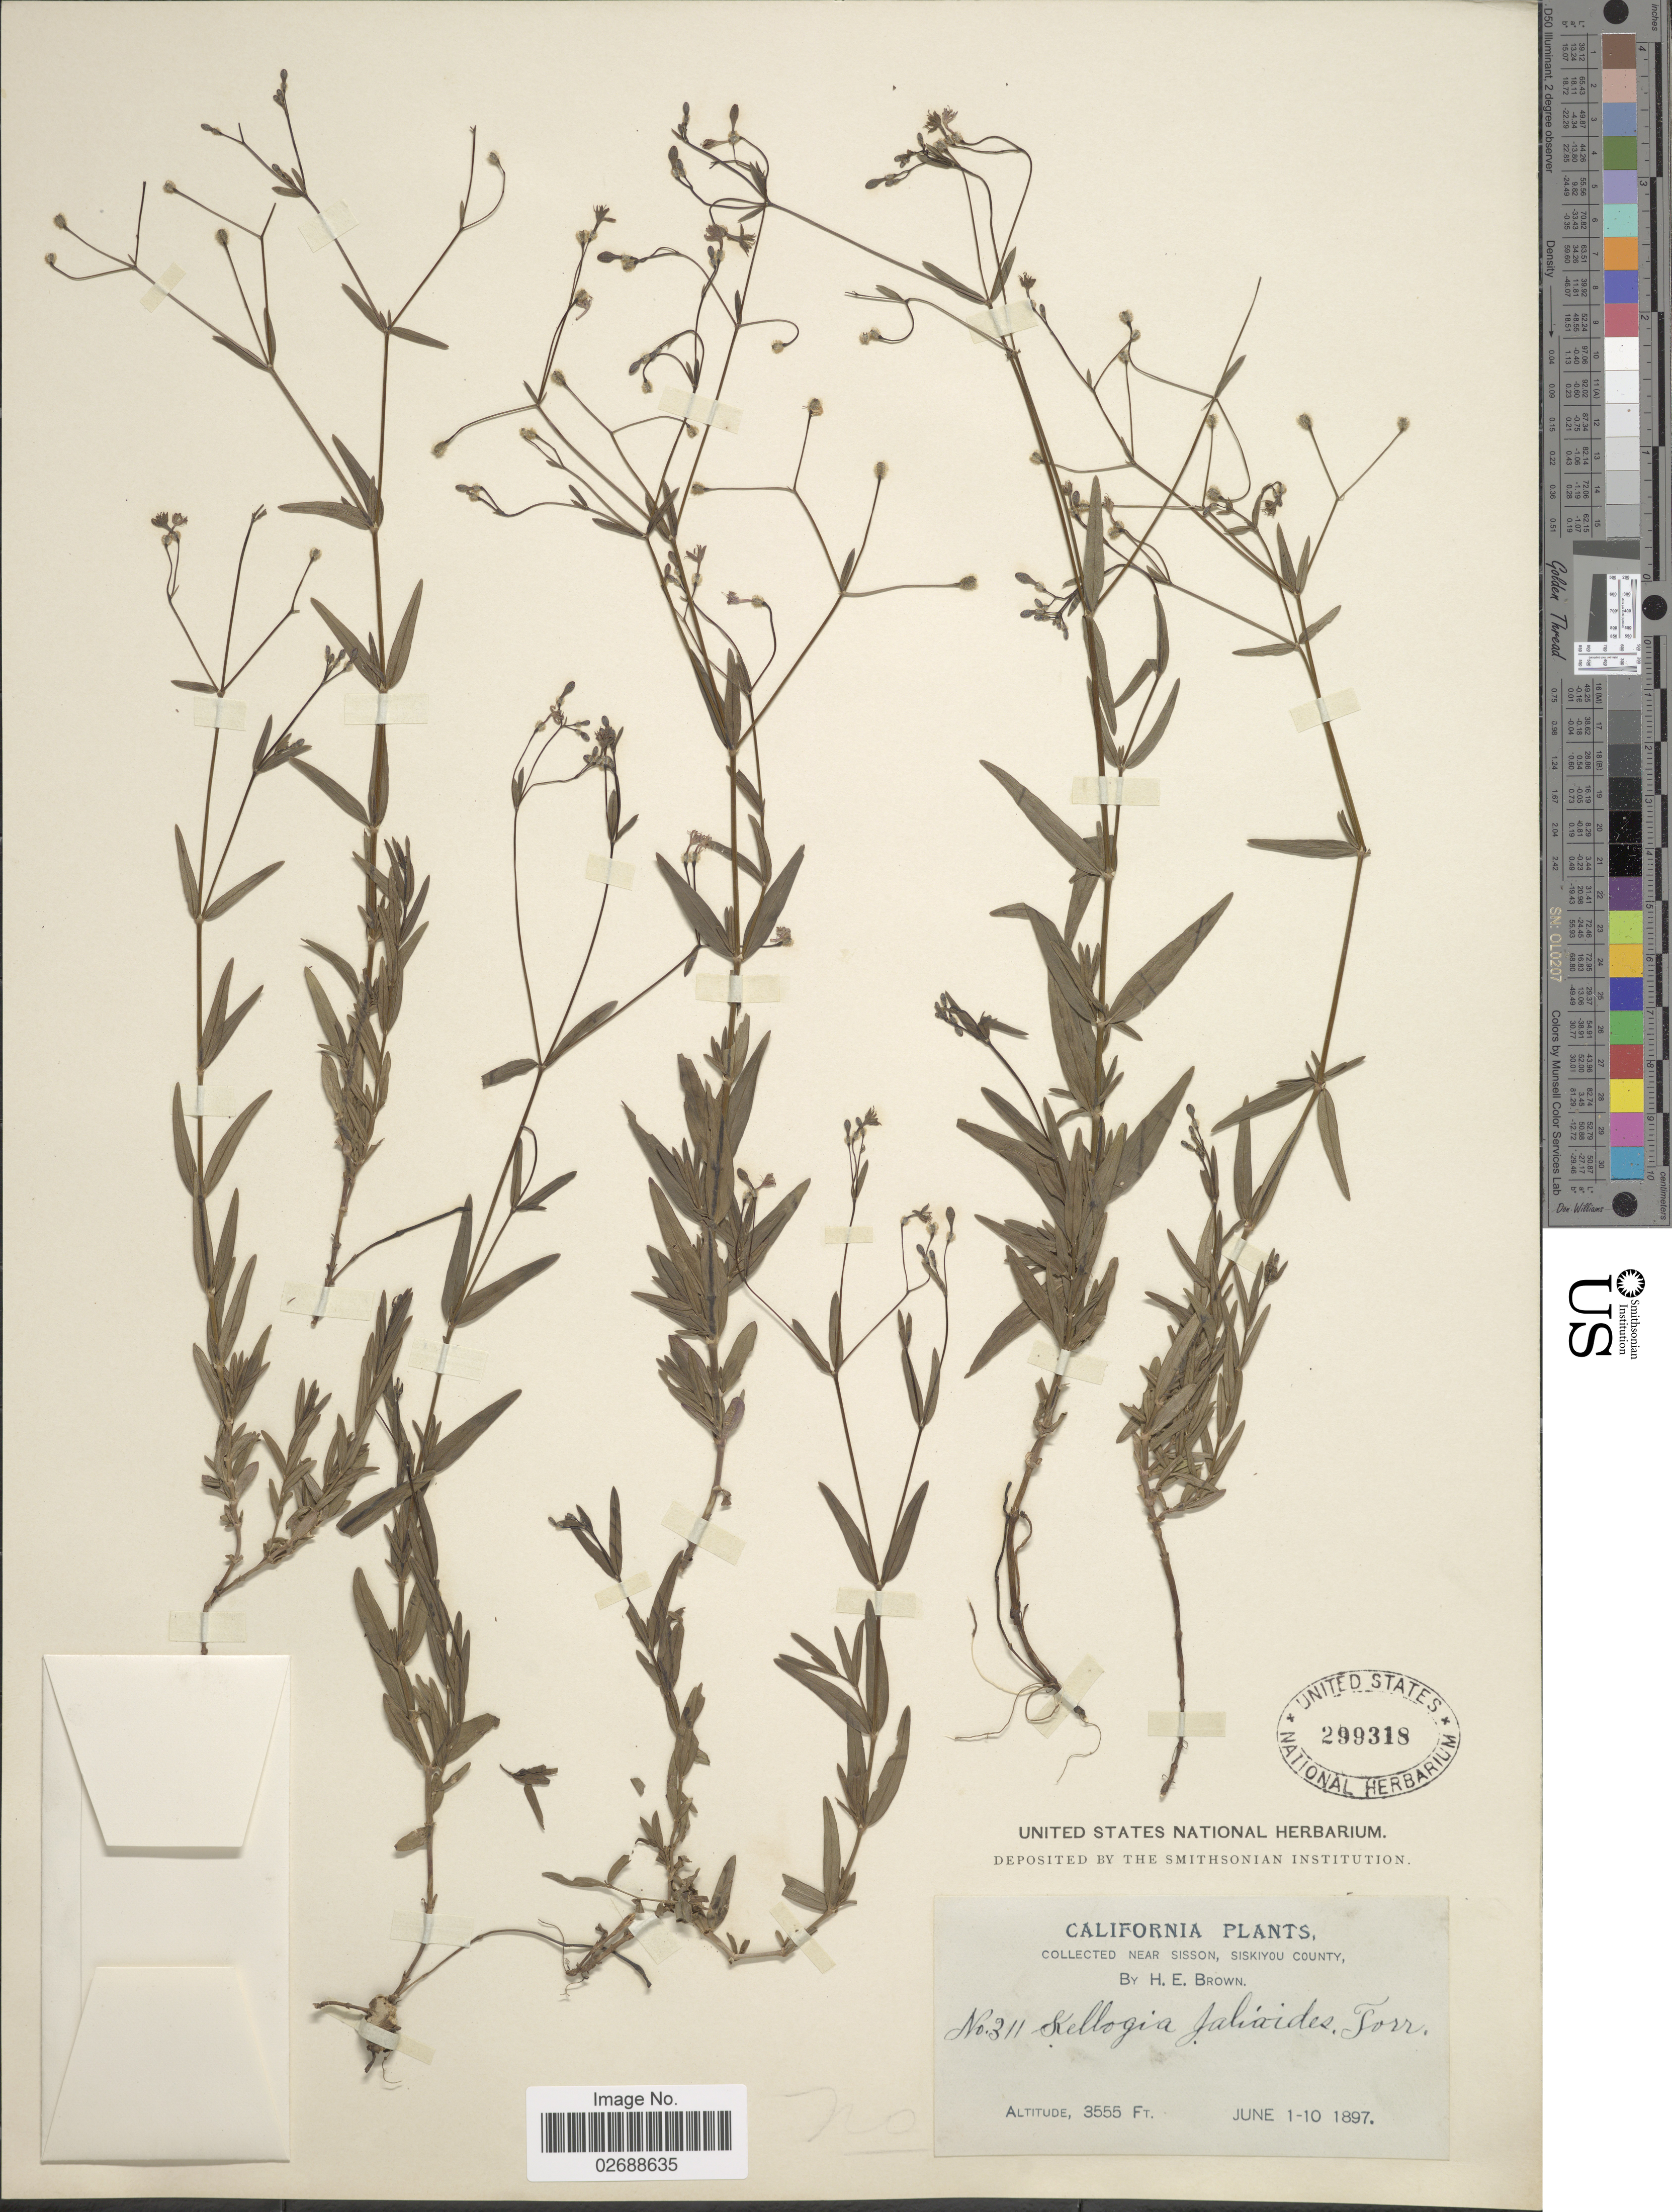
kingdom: Plantae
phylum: Tracheophyta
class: Magnoliopsida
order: Gentianales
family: Rubiaceae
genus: Kelloggia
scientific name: Kelloggia galioides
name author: Torr.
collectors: H. E. Brown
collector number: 311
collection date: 1897-06-01/1897-06-10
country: United States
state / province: California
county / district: Siskiyou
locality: Near Sisson, Siskiyou County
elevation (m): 1084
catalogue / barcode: US 299318